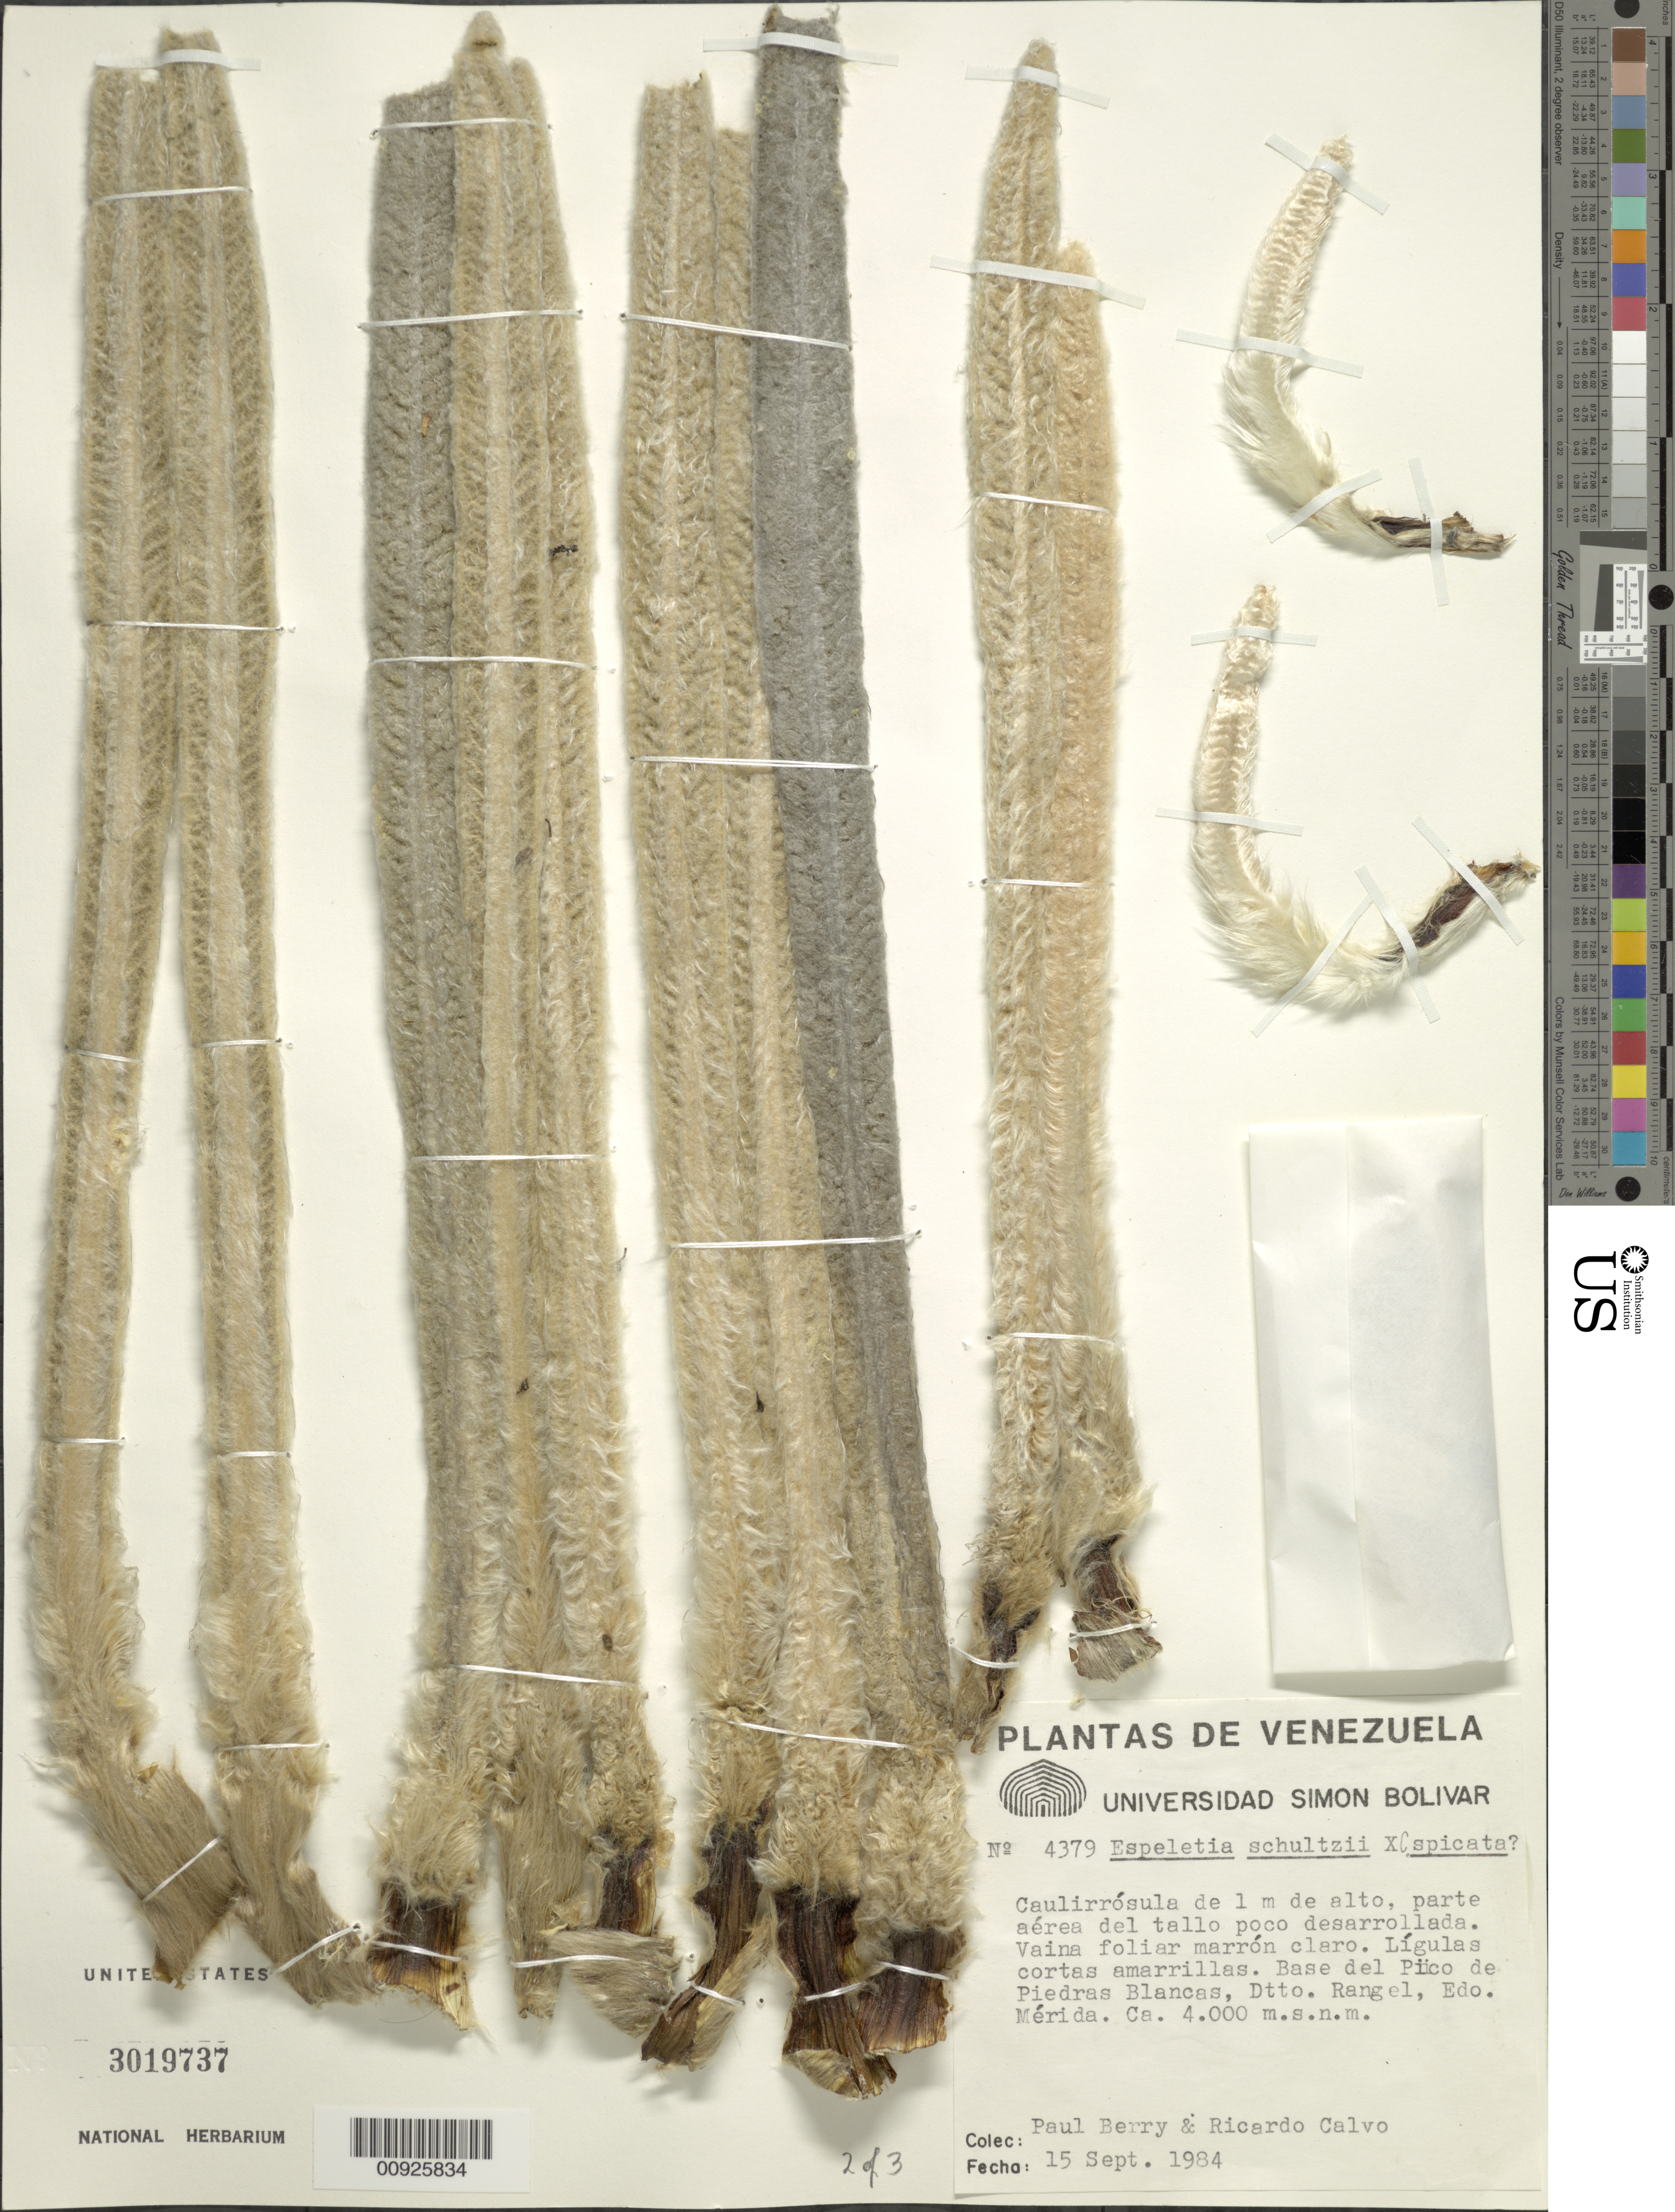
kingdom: Plantae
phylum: Tracheophyta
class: Magnoliopsida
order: Asterales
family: Asteraceae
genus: Espeletia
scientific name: Espeletia schultzii x E. spicata Sch. Bip. ex Wedd.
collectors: P. E. Berry & R. Calvo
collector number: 4379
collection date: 1984-09-15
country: Venezuela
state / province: Mérida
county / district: Rangel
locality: Base del Pico de Piedras Blancas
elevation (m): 4000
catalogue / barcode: US 3019737